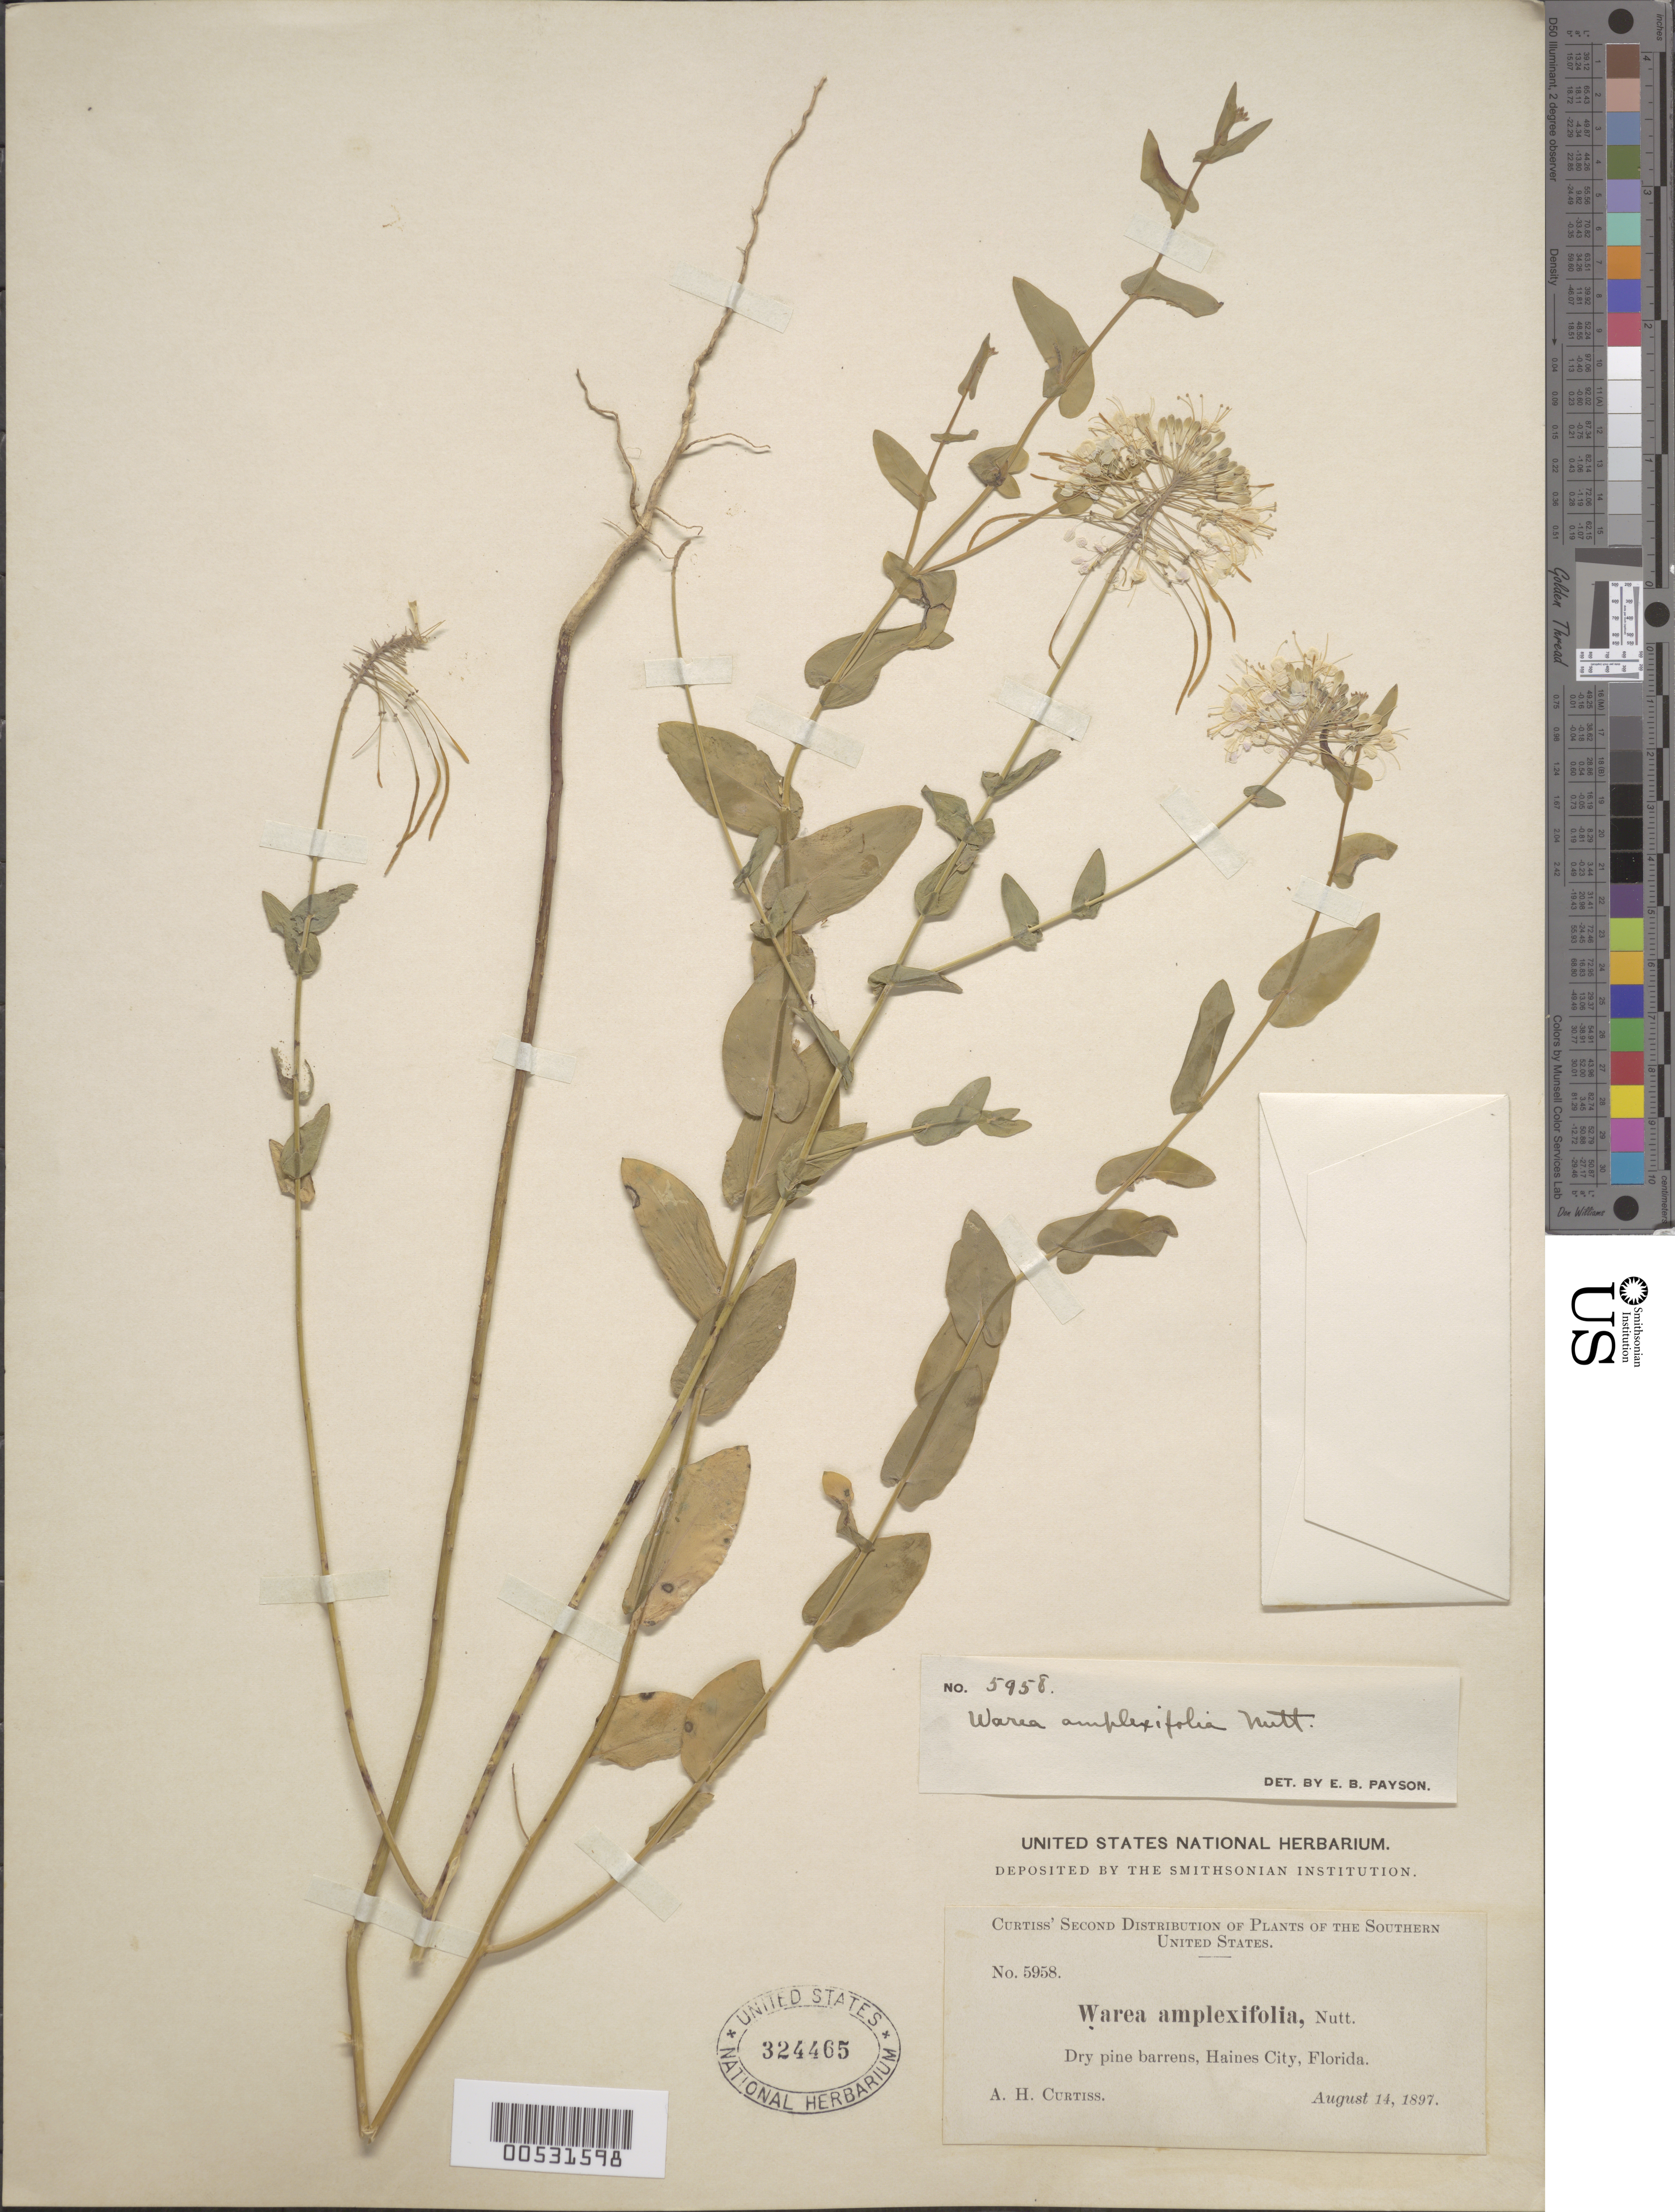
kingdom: Plantae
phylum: Tracheophyta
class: Magnoliopsida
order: Brassicales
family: Brassicaceae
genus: Warea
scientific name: Warea amplexifolia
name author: Nutt.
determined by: Payson, E. B.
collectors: A. H. Curtiss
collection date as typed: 14 Aug 1897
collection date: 1897-08-14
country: United States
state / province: Florida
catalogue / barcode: US 324465